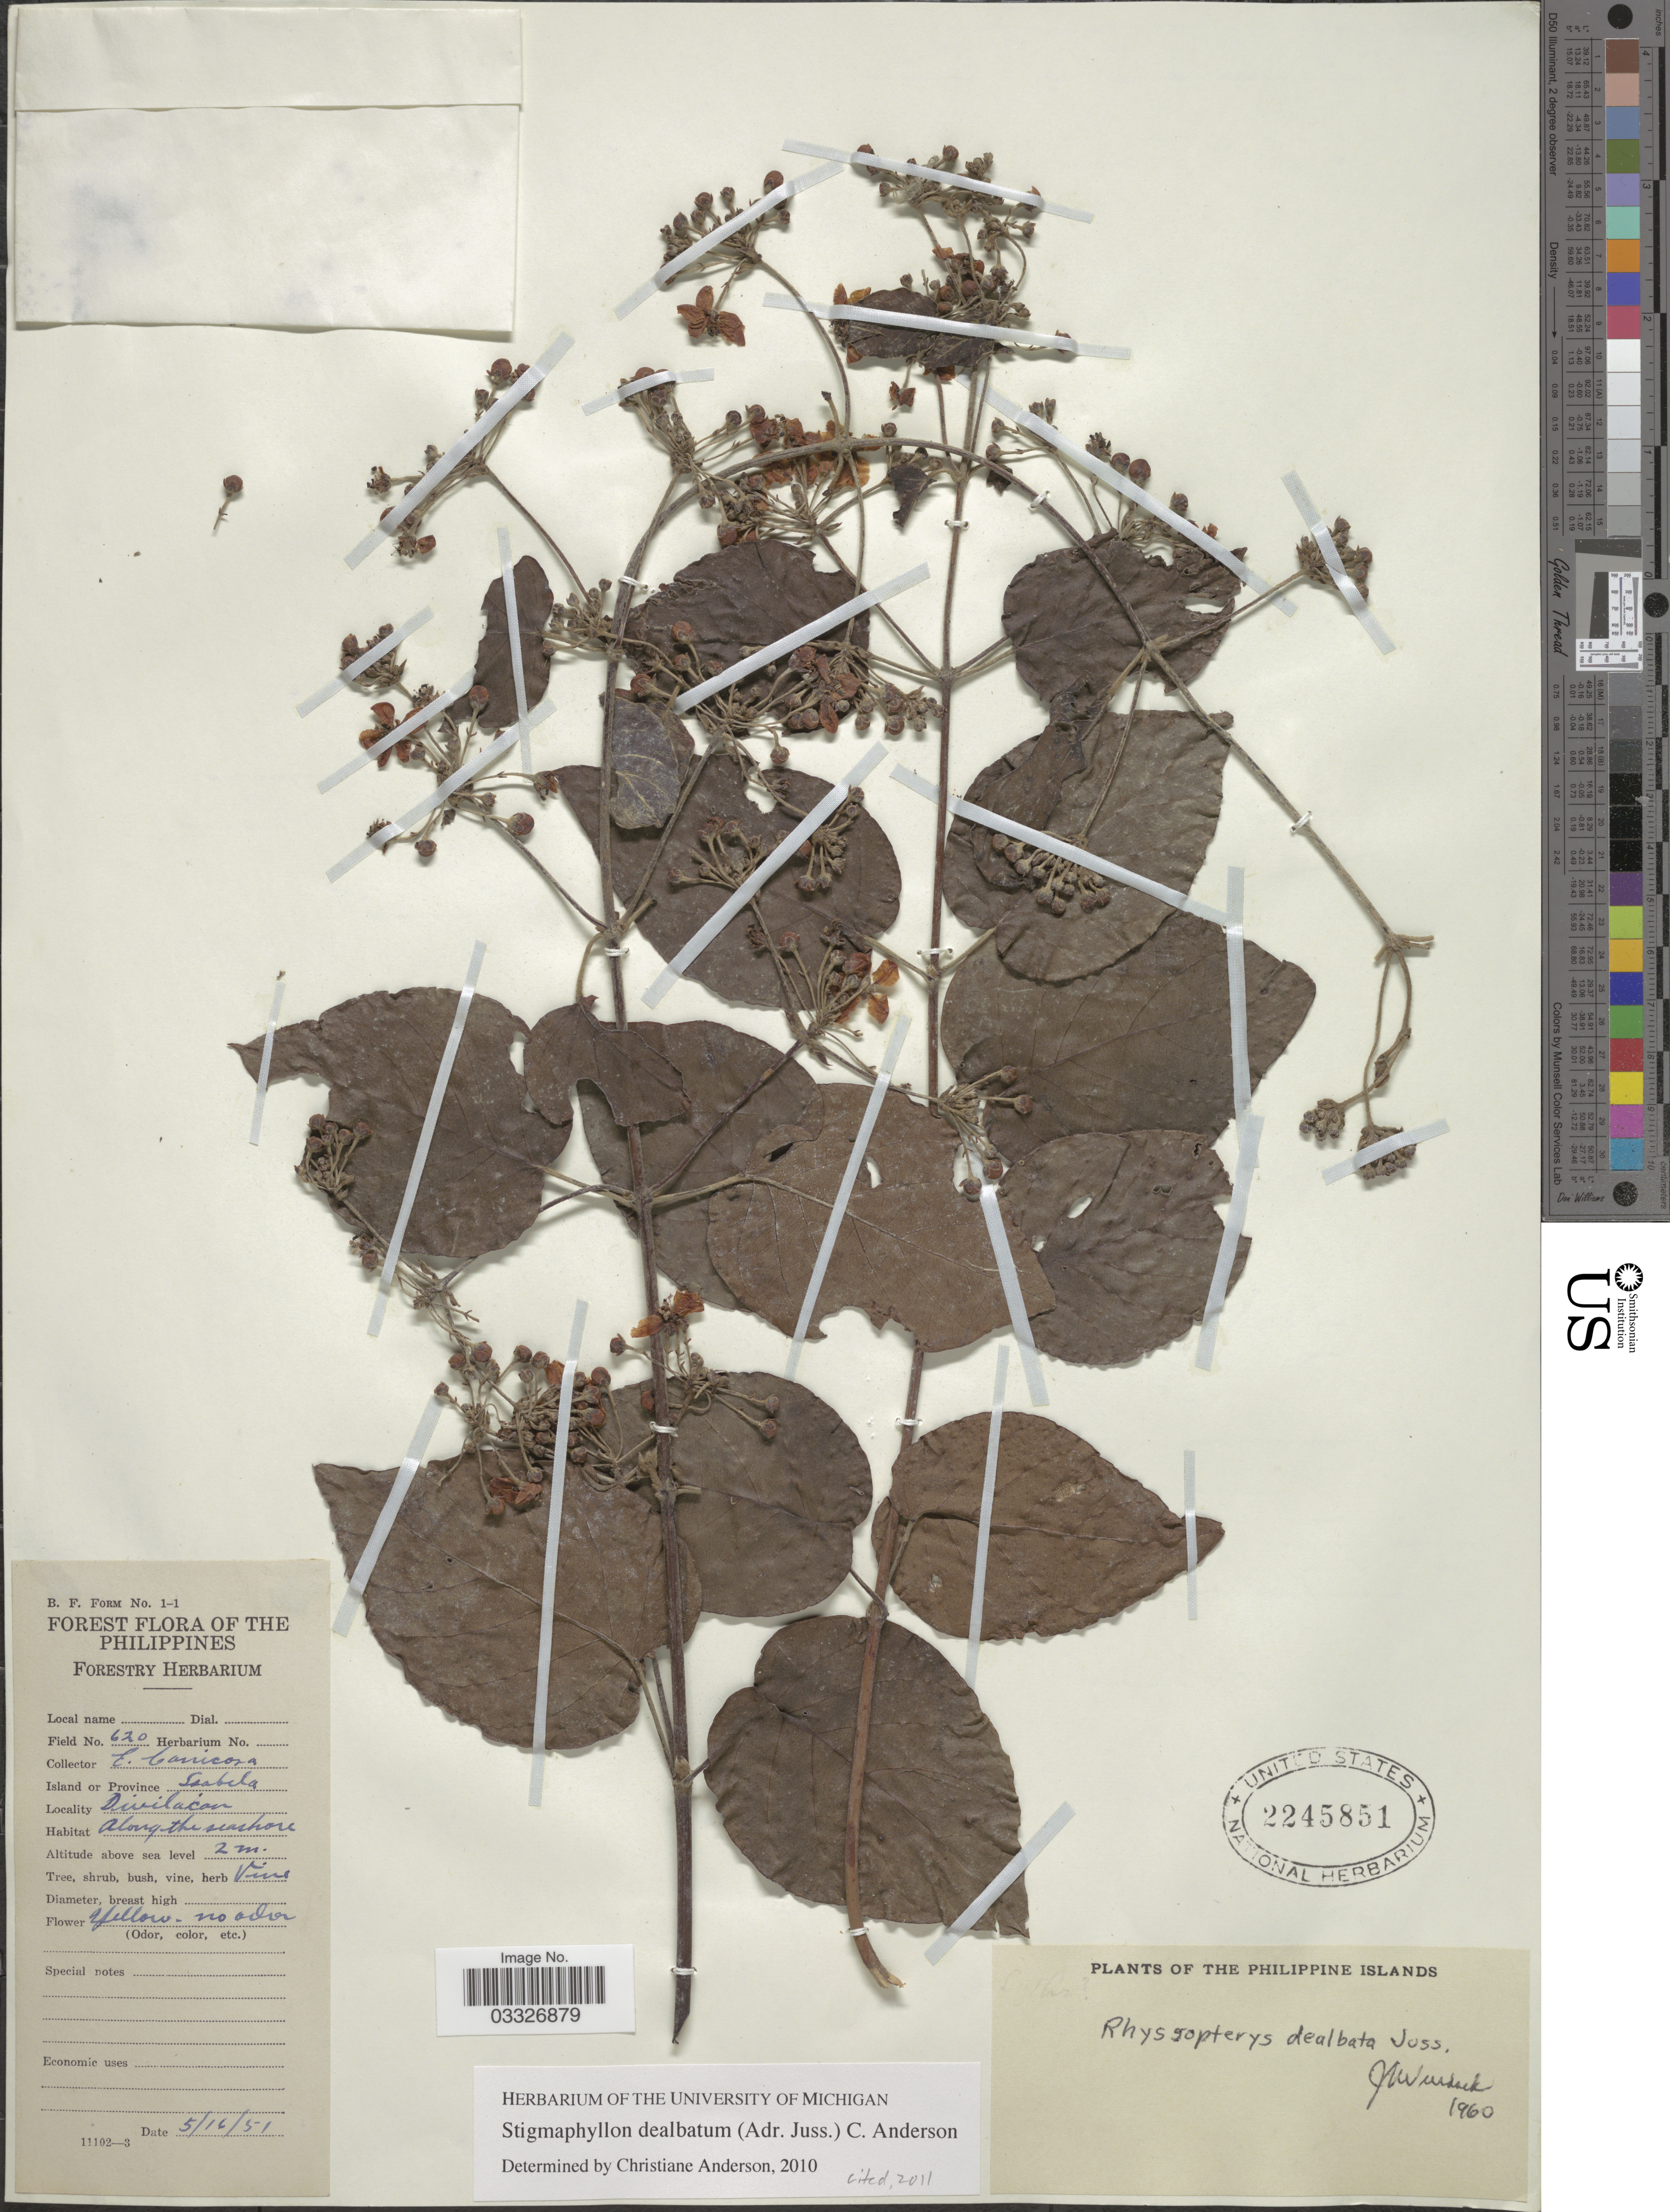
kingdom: Plantae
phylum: Tracheophyta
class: Magnoliopsida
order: Malpighiales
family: Malpighiaceae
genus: Stigmaphyllon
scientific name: Stigmaphyllon dealbatum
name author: (A. Juss.) C.E. Anderson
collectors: E. Canicosa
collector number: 620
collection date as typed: Transcribed d/m/y: 16/5/51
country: Philippines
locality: Island or Province Isabela. Divilacon.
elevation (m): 2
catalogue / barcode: US 2245851